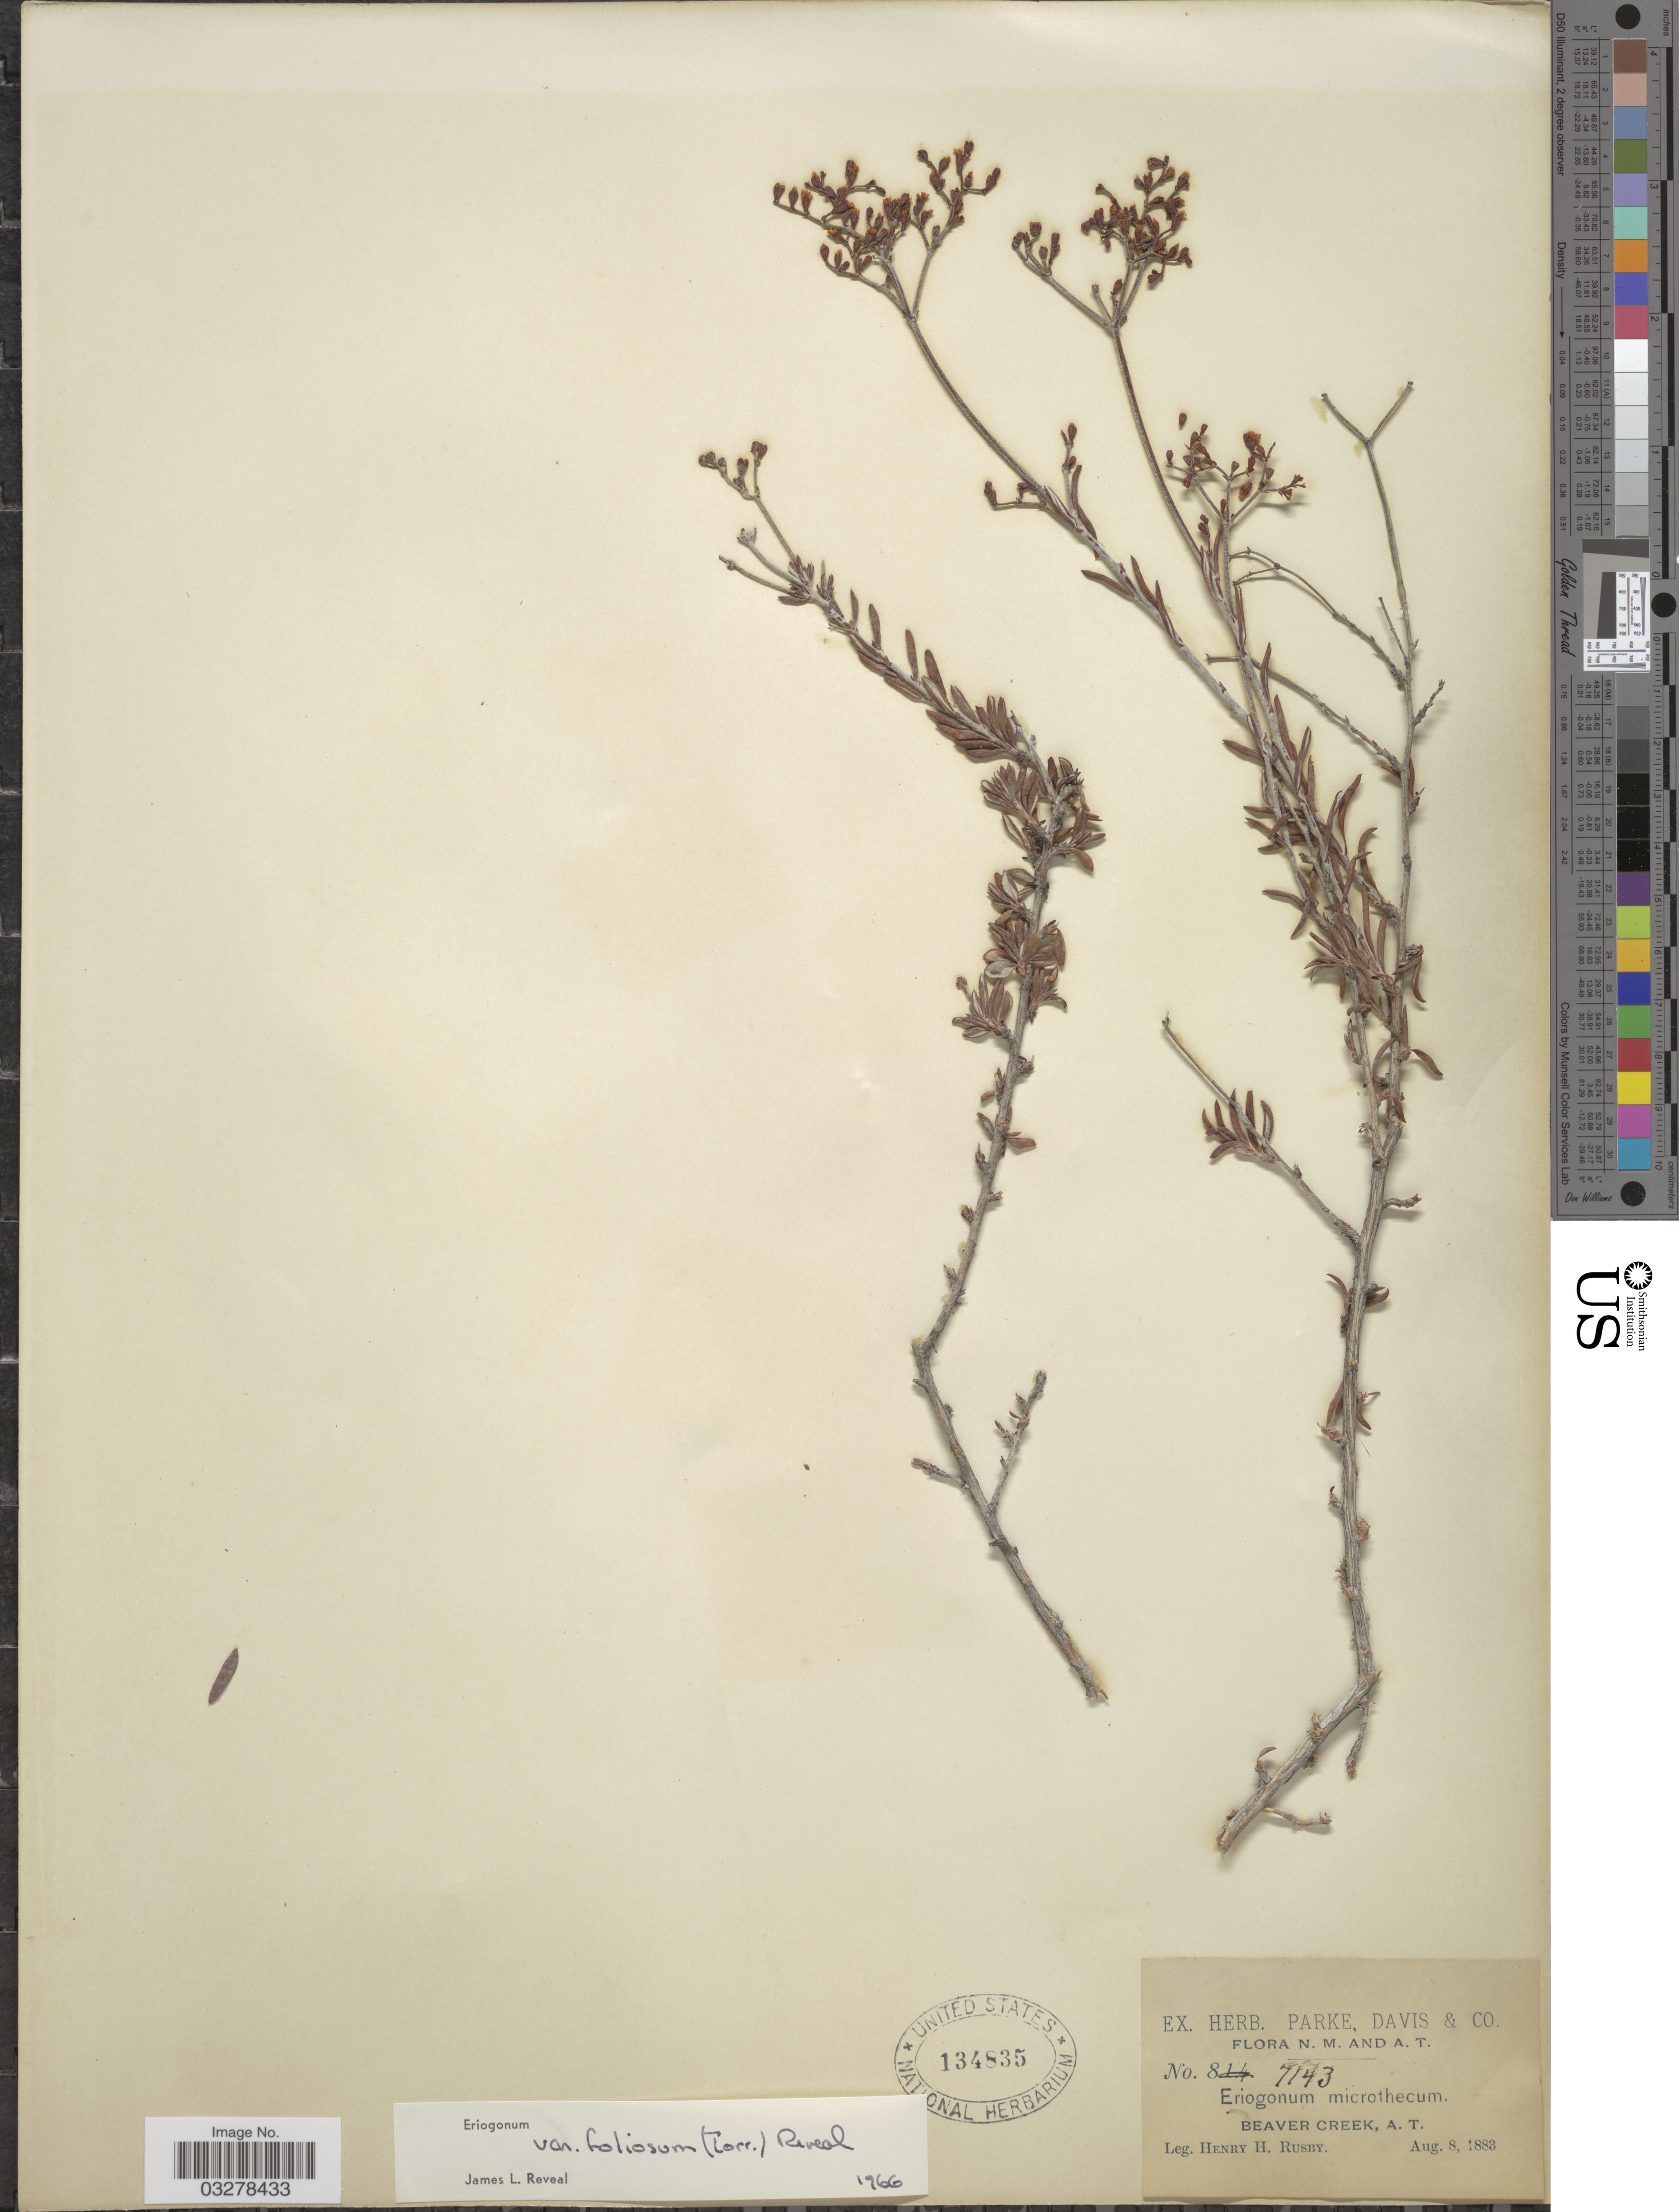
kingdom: Plantae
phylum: Tracheophyta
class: Magnoliopsida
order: Caryophyllales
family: Polygonaceae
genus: Eriogonum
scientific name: Eriogonum microtheca var. foliosum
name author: (Torr. & A. Gray) Reveal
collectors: H. H. Rusby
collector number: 7143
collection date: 1883-08-08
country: United States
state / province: Arizona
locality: Beaver Creek, A. T.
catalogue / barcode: US 134835